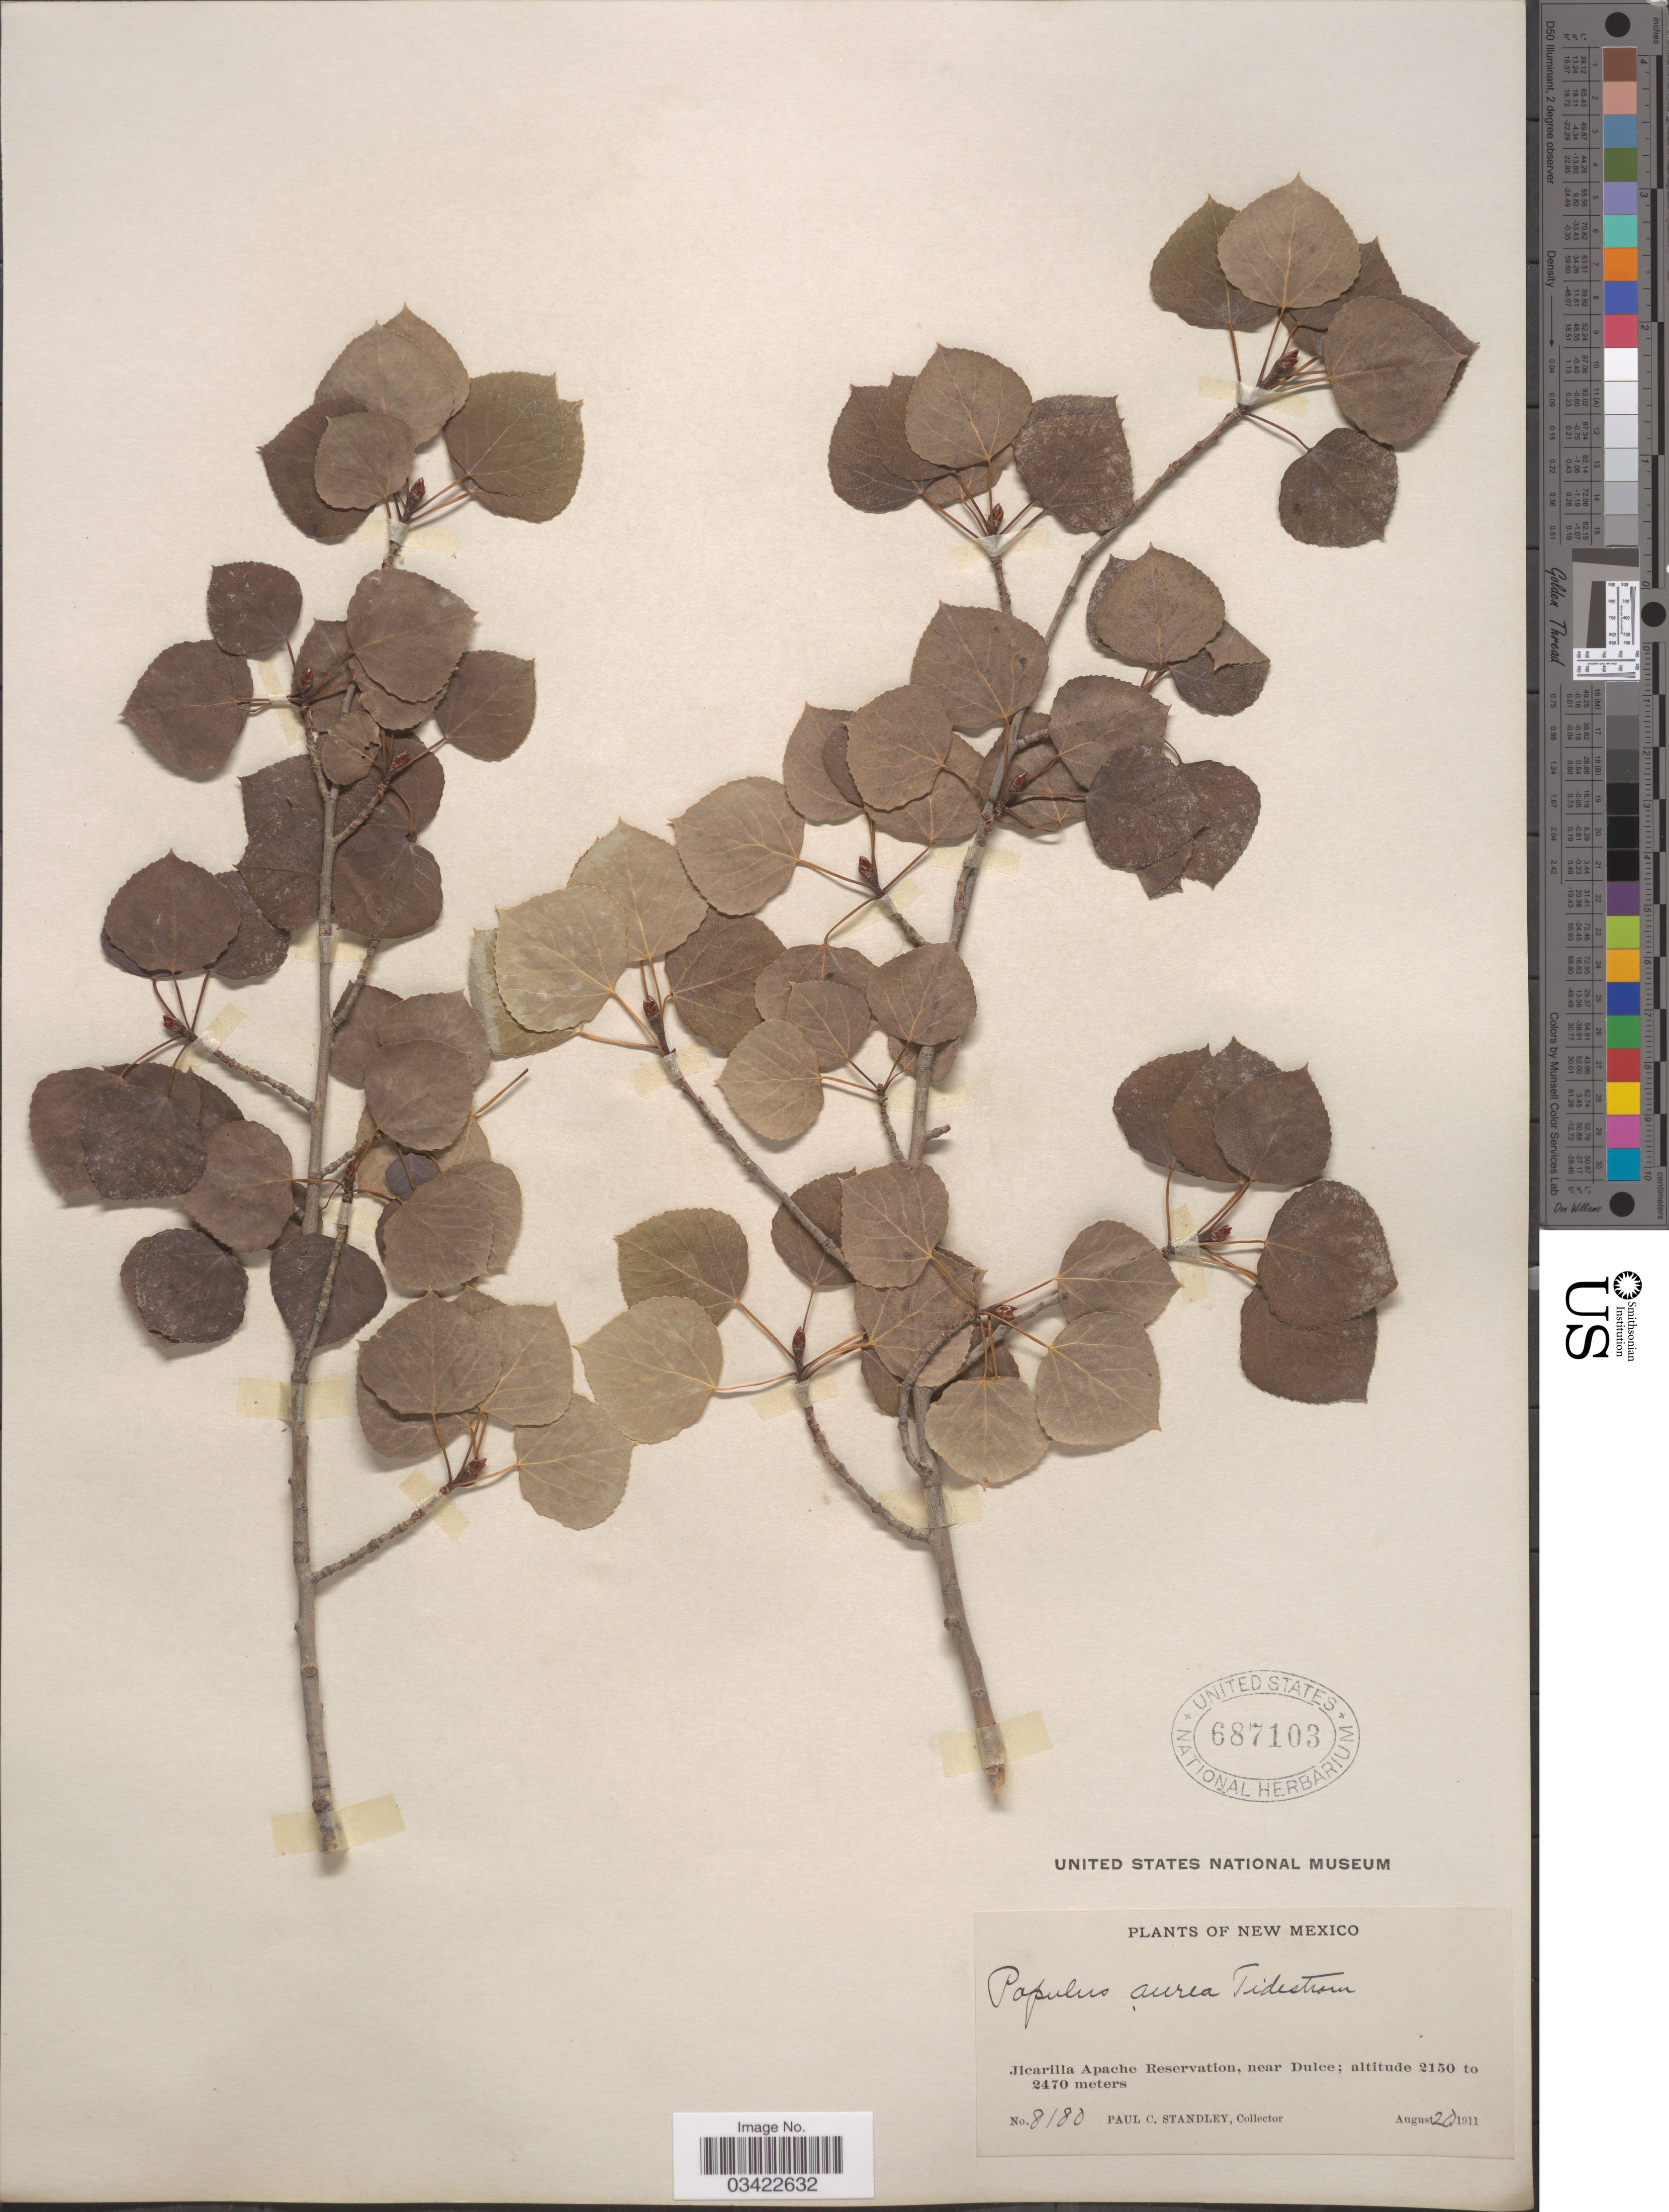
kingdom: Plantae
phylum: Tracheophyta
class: Magnoliopsida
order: Malpighiales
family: Salicaceae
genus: Populus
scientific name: Populus tremuloides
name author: Michx.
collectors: P. C. Standley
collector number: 8180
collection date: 1911-08-20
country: United States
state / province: New Mexico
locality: Jicarilla Apache Reservation, near Dulce.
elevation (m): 2150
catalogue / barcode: US 687103